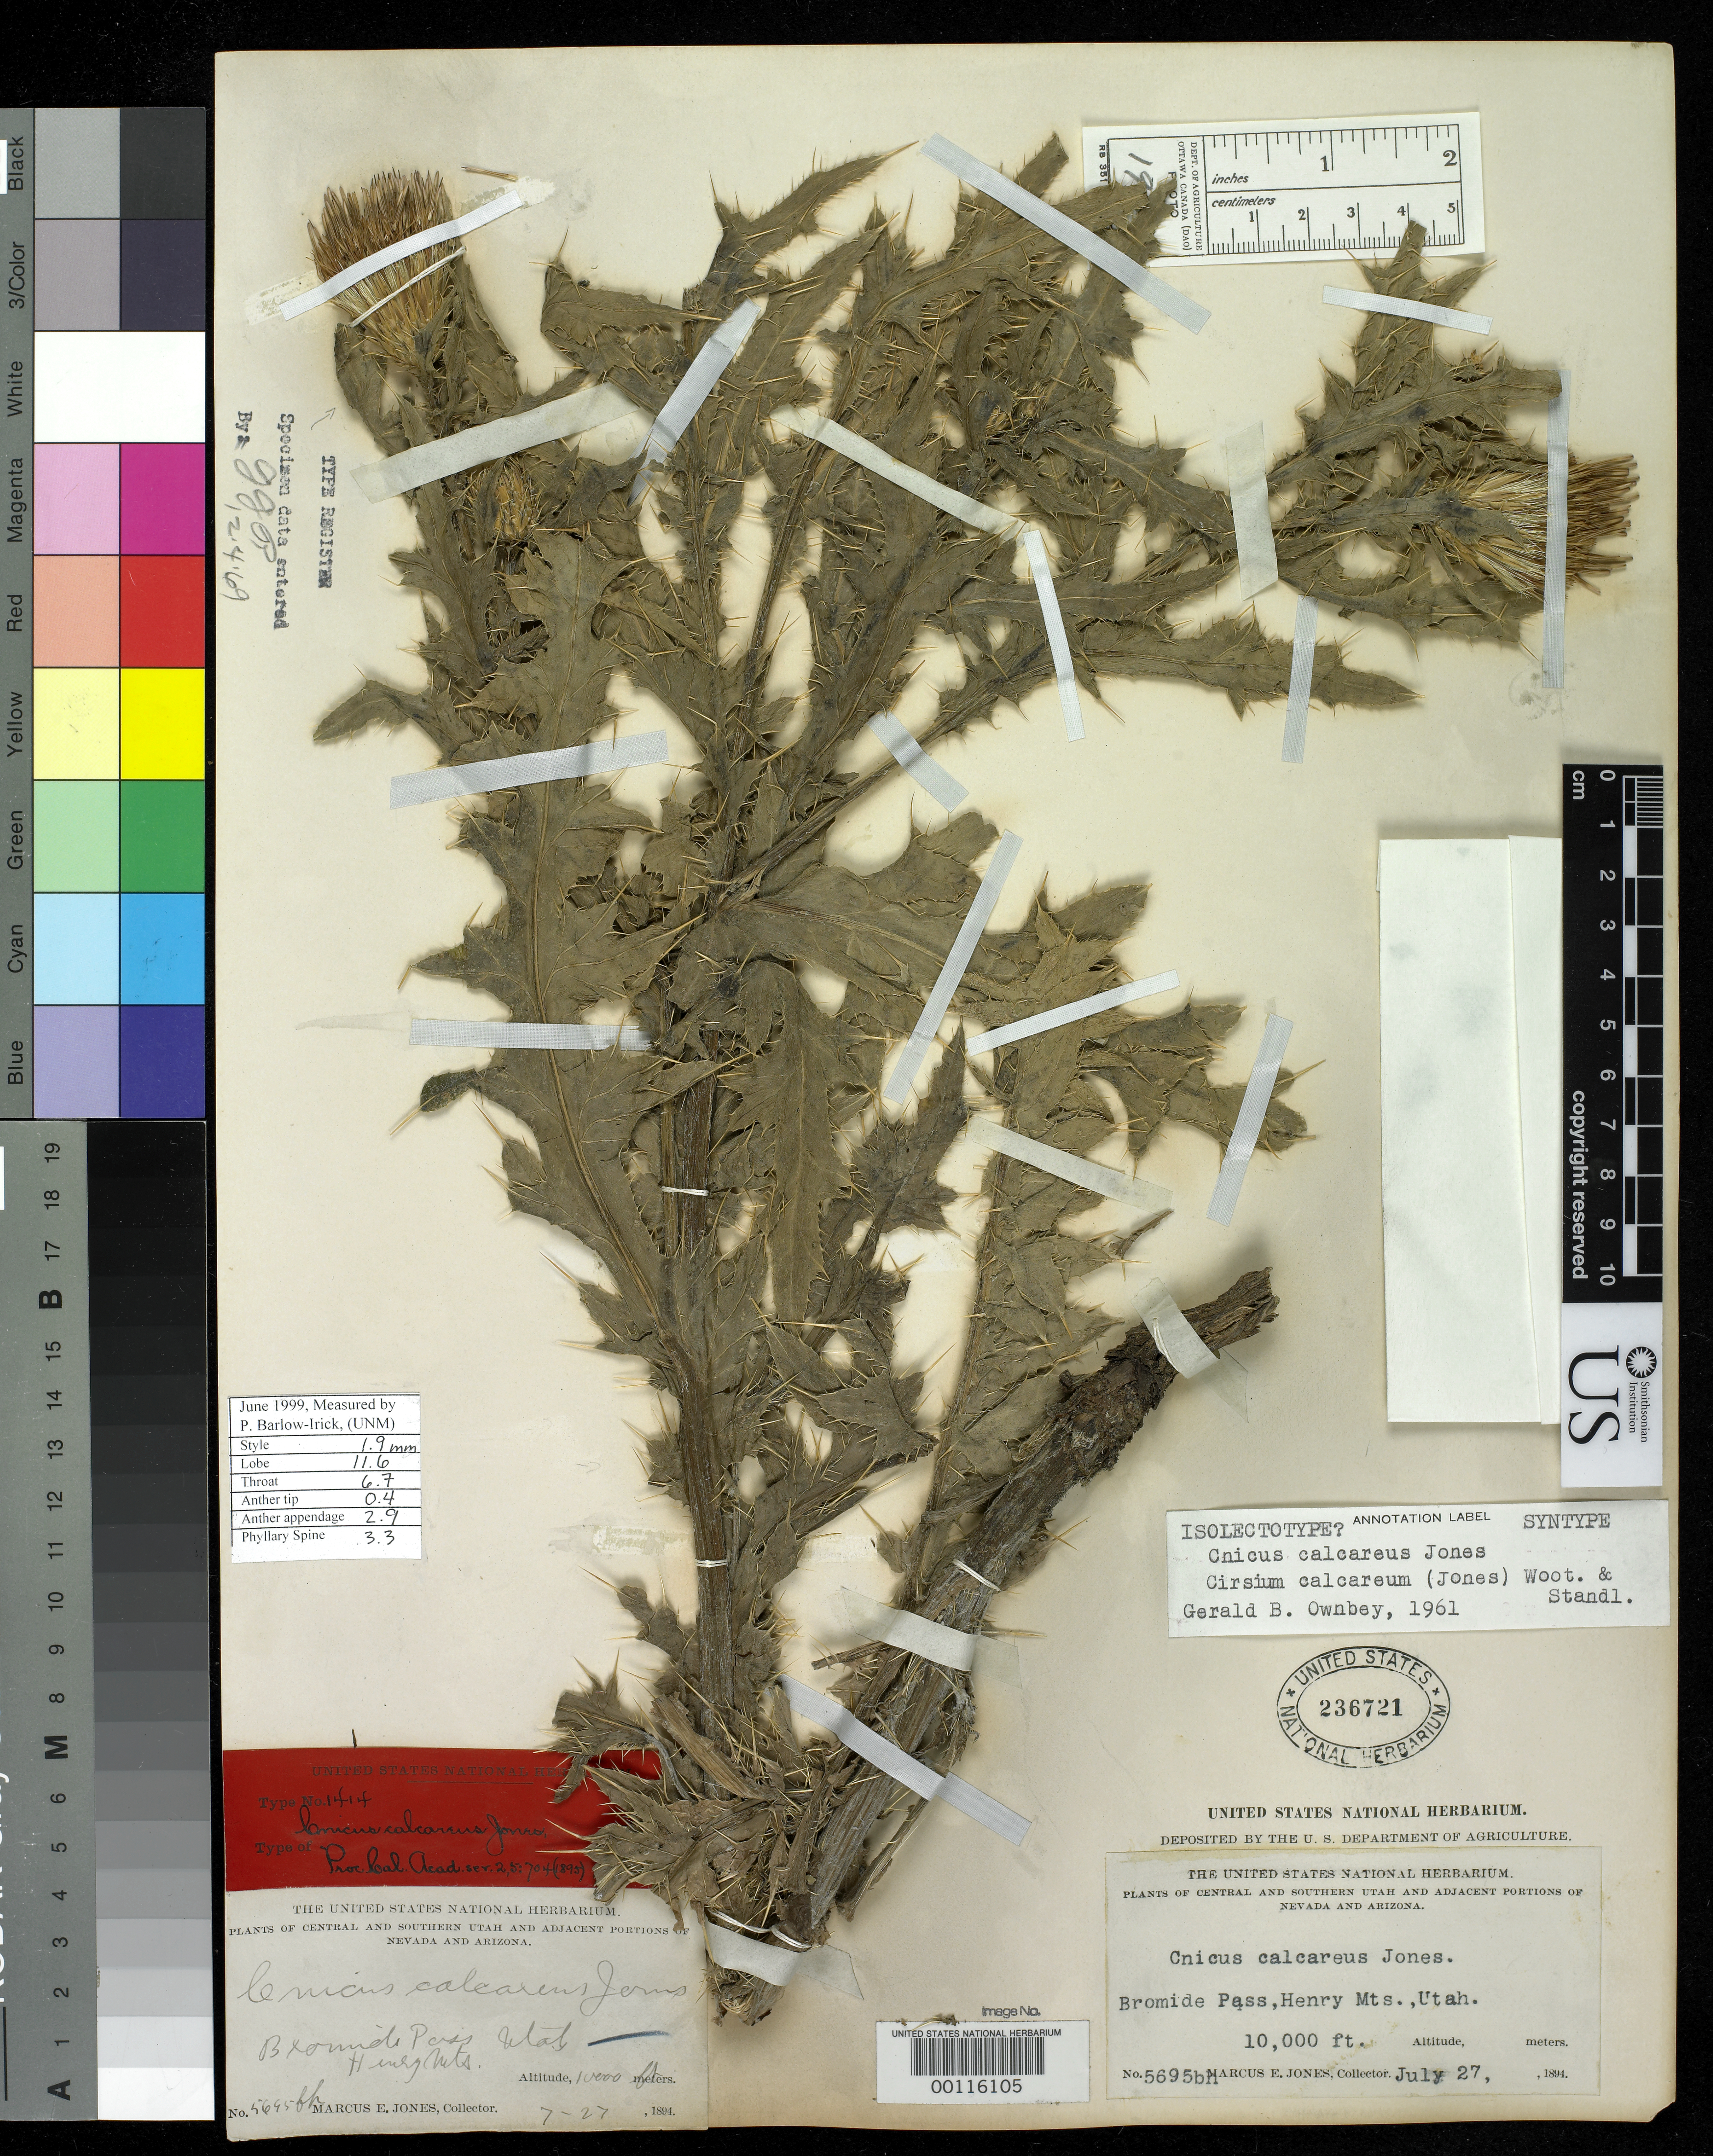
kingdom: Plantae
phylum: Tracheophyta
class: Magnoliopsida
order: Asterales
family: Asteraceae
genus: Cnicus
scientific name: Cnicus calcareus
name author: M.E. Jones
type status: Syntype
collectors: M. E. Jones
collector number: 5695-bh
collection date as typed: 27 Jul 1894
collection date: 1894-07-27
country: United States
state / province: Utah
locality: Henry Mts., Bromide Pass; alt. 10000 ft.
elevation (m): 3048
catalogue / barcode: US 236721